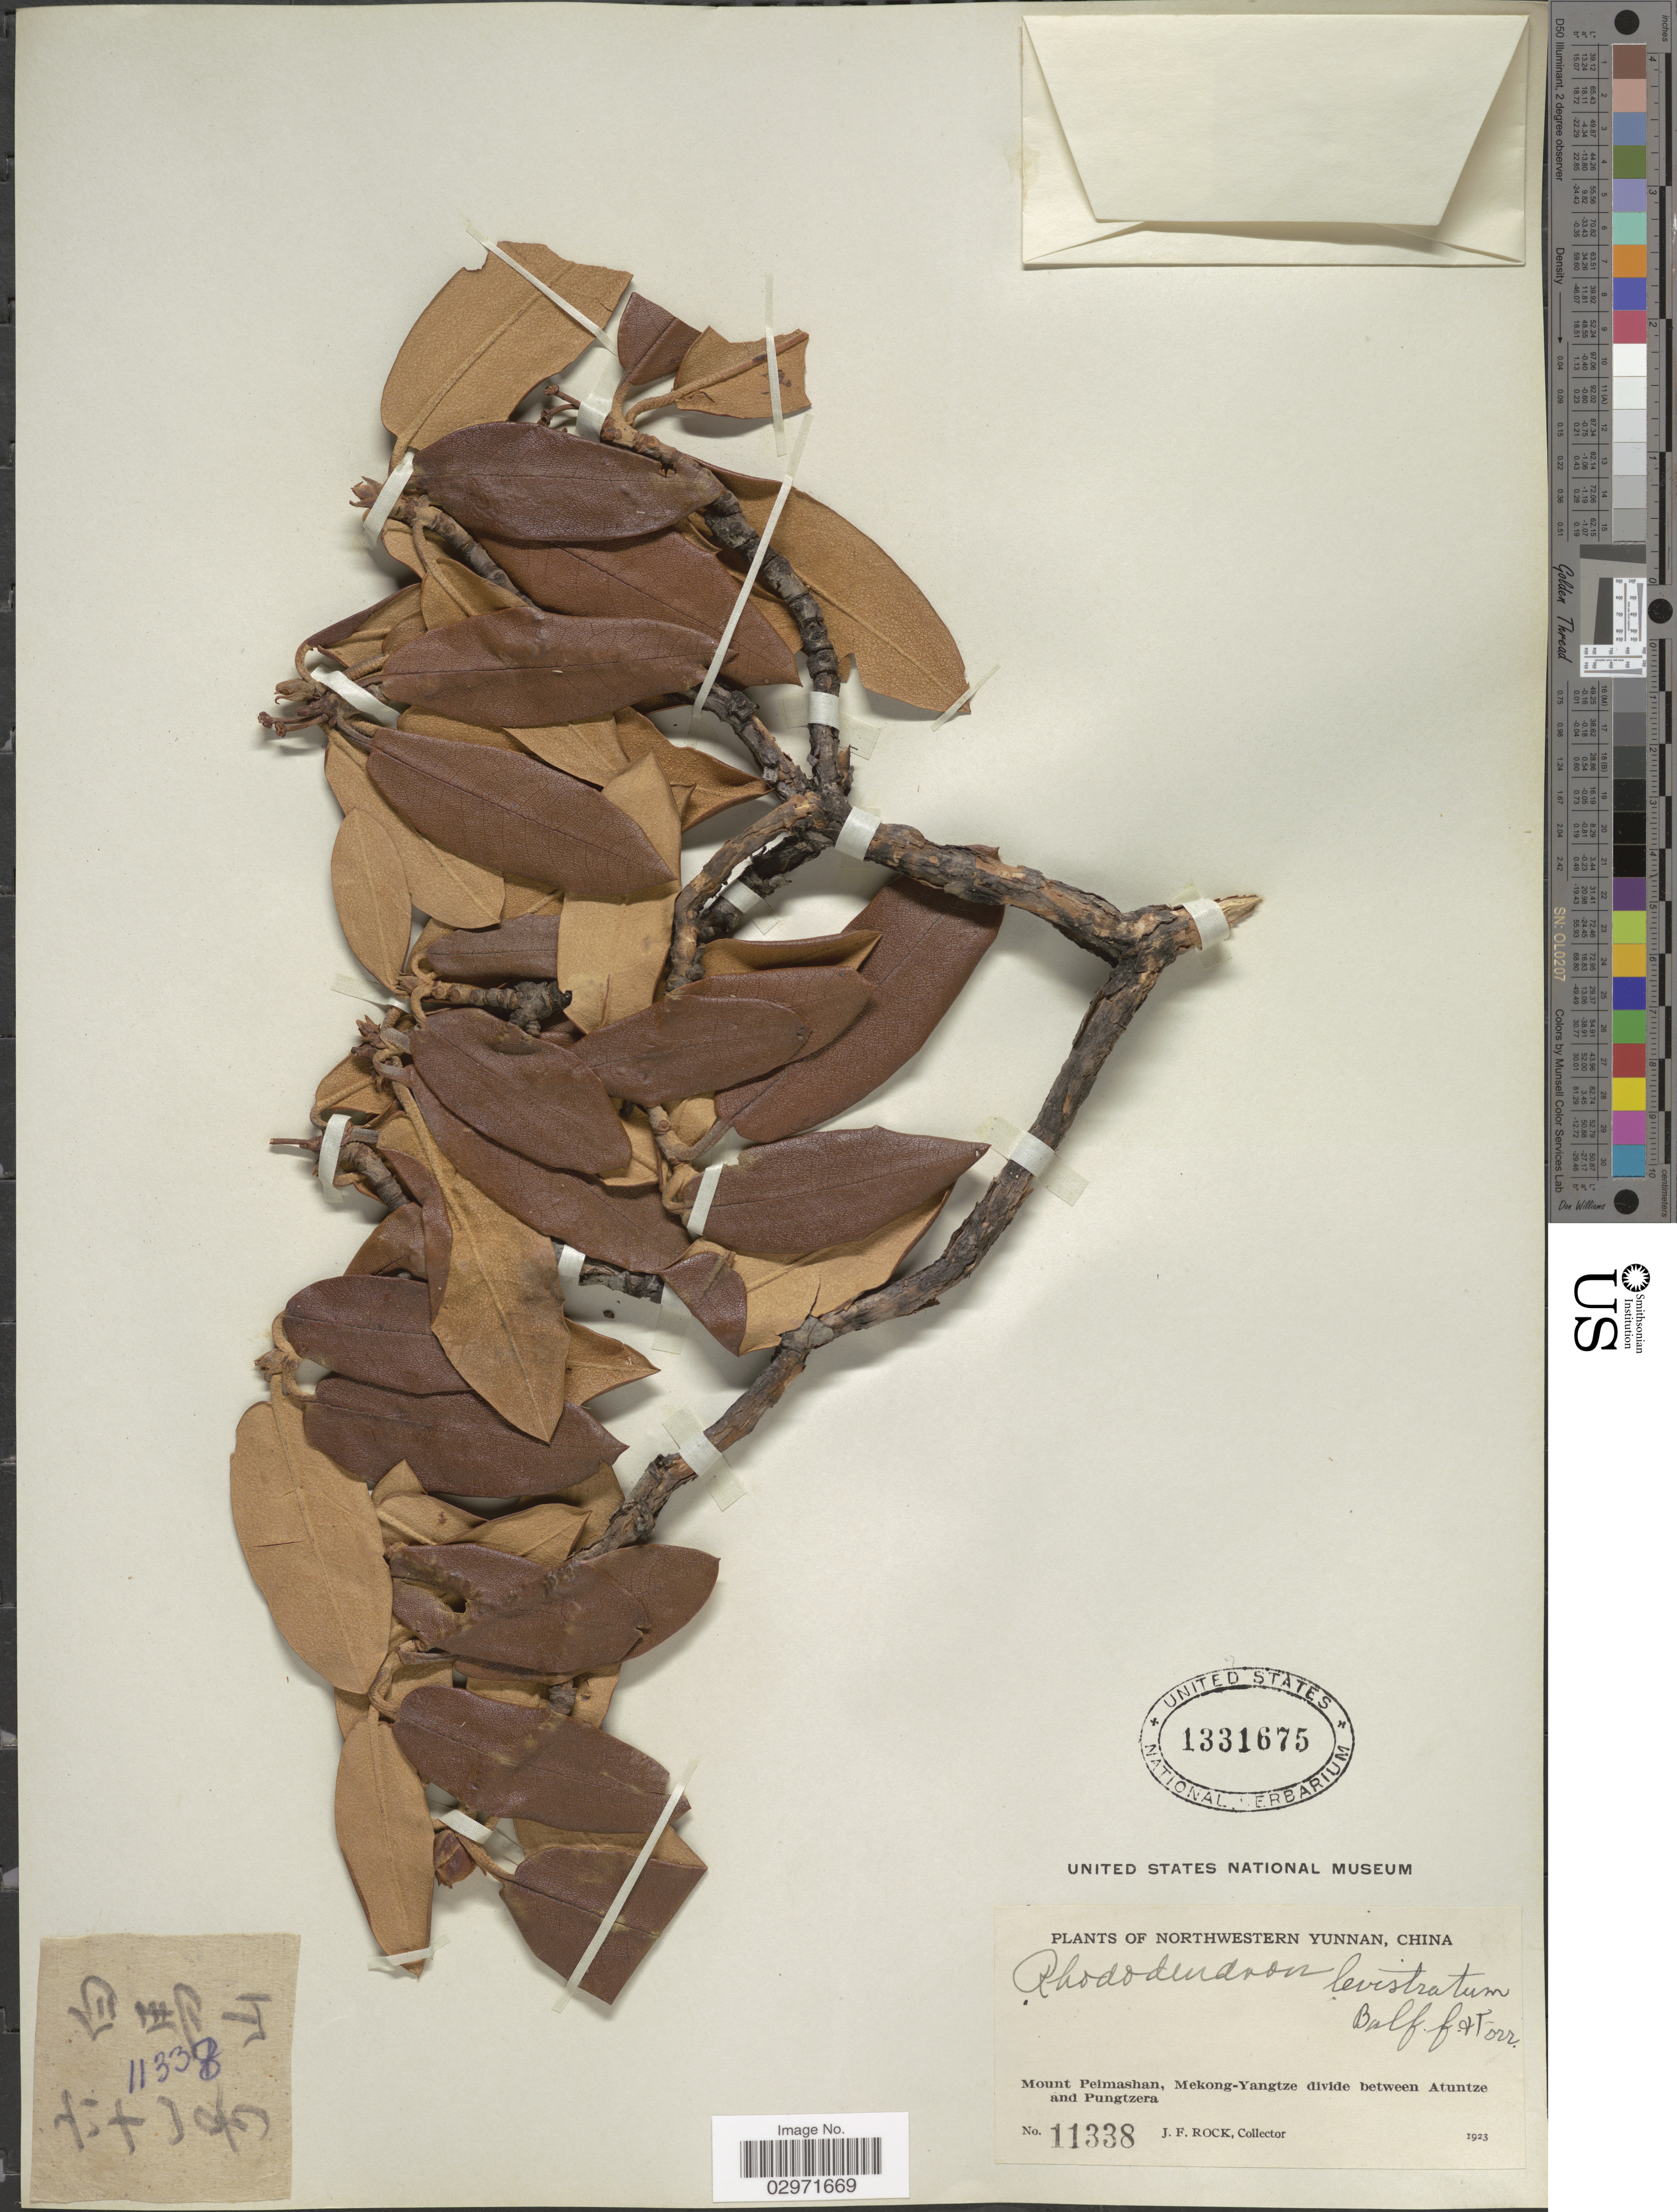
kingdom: Plantae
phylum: Tracheophyta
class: Magnoliopsida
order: Ericales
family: Ericaceae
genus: Rhododendron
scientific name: Rhododendron levistratum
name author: Balf. f. & Forrest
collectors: J. Rock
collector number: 11338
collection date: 1923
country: China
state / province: Yunnan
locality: Northwestern Yunnan. Mount Peimashan, Mekong-Yangtze divide between Atuntze and Pungtzera.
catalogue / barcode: US 1331675